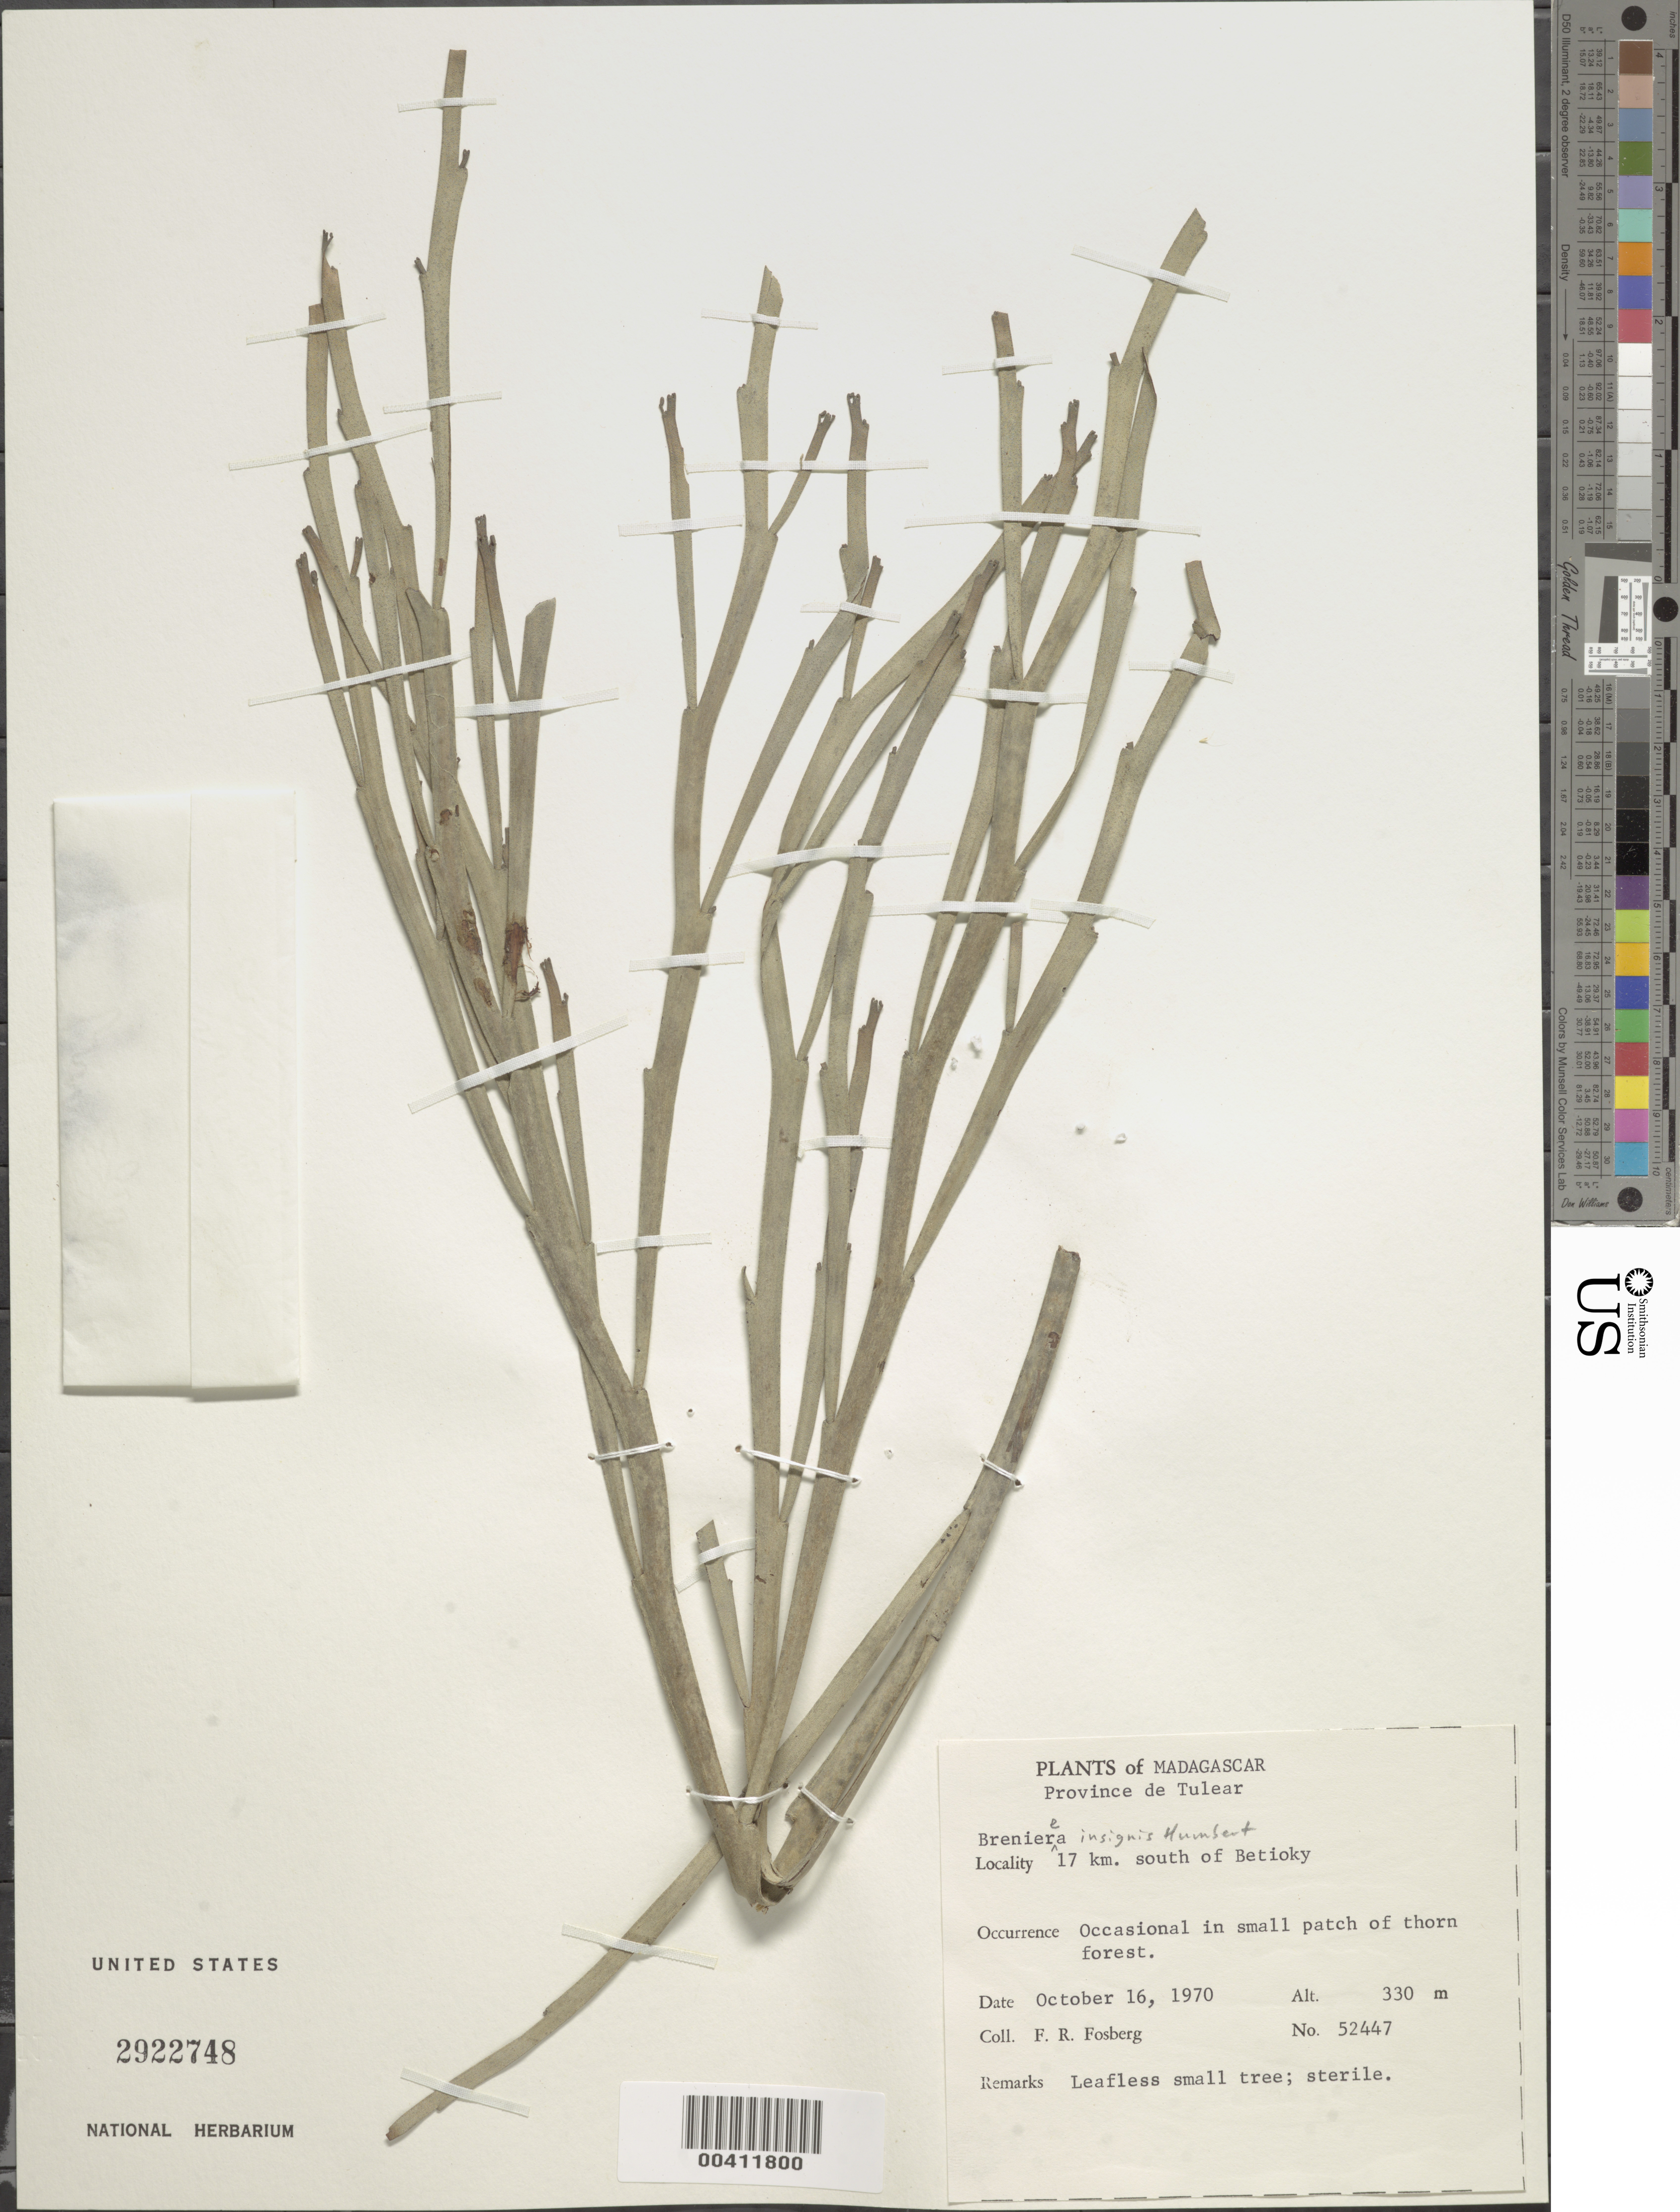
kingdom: Plantae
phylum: Tracheophyta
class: Magnoliopsida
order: Fabales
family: Fabaceae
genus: Brenierea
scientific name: Brenierea insignis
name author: Humbert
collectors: F. R. Fosberg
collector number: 52447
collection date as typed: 16 Oct 1970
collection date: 1970-10-16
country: Madagascar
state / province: Atsimo-Andrefana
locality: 17 km. s of betioky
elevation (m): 330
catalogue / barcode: US 2922748